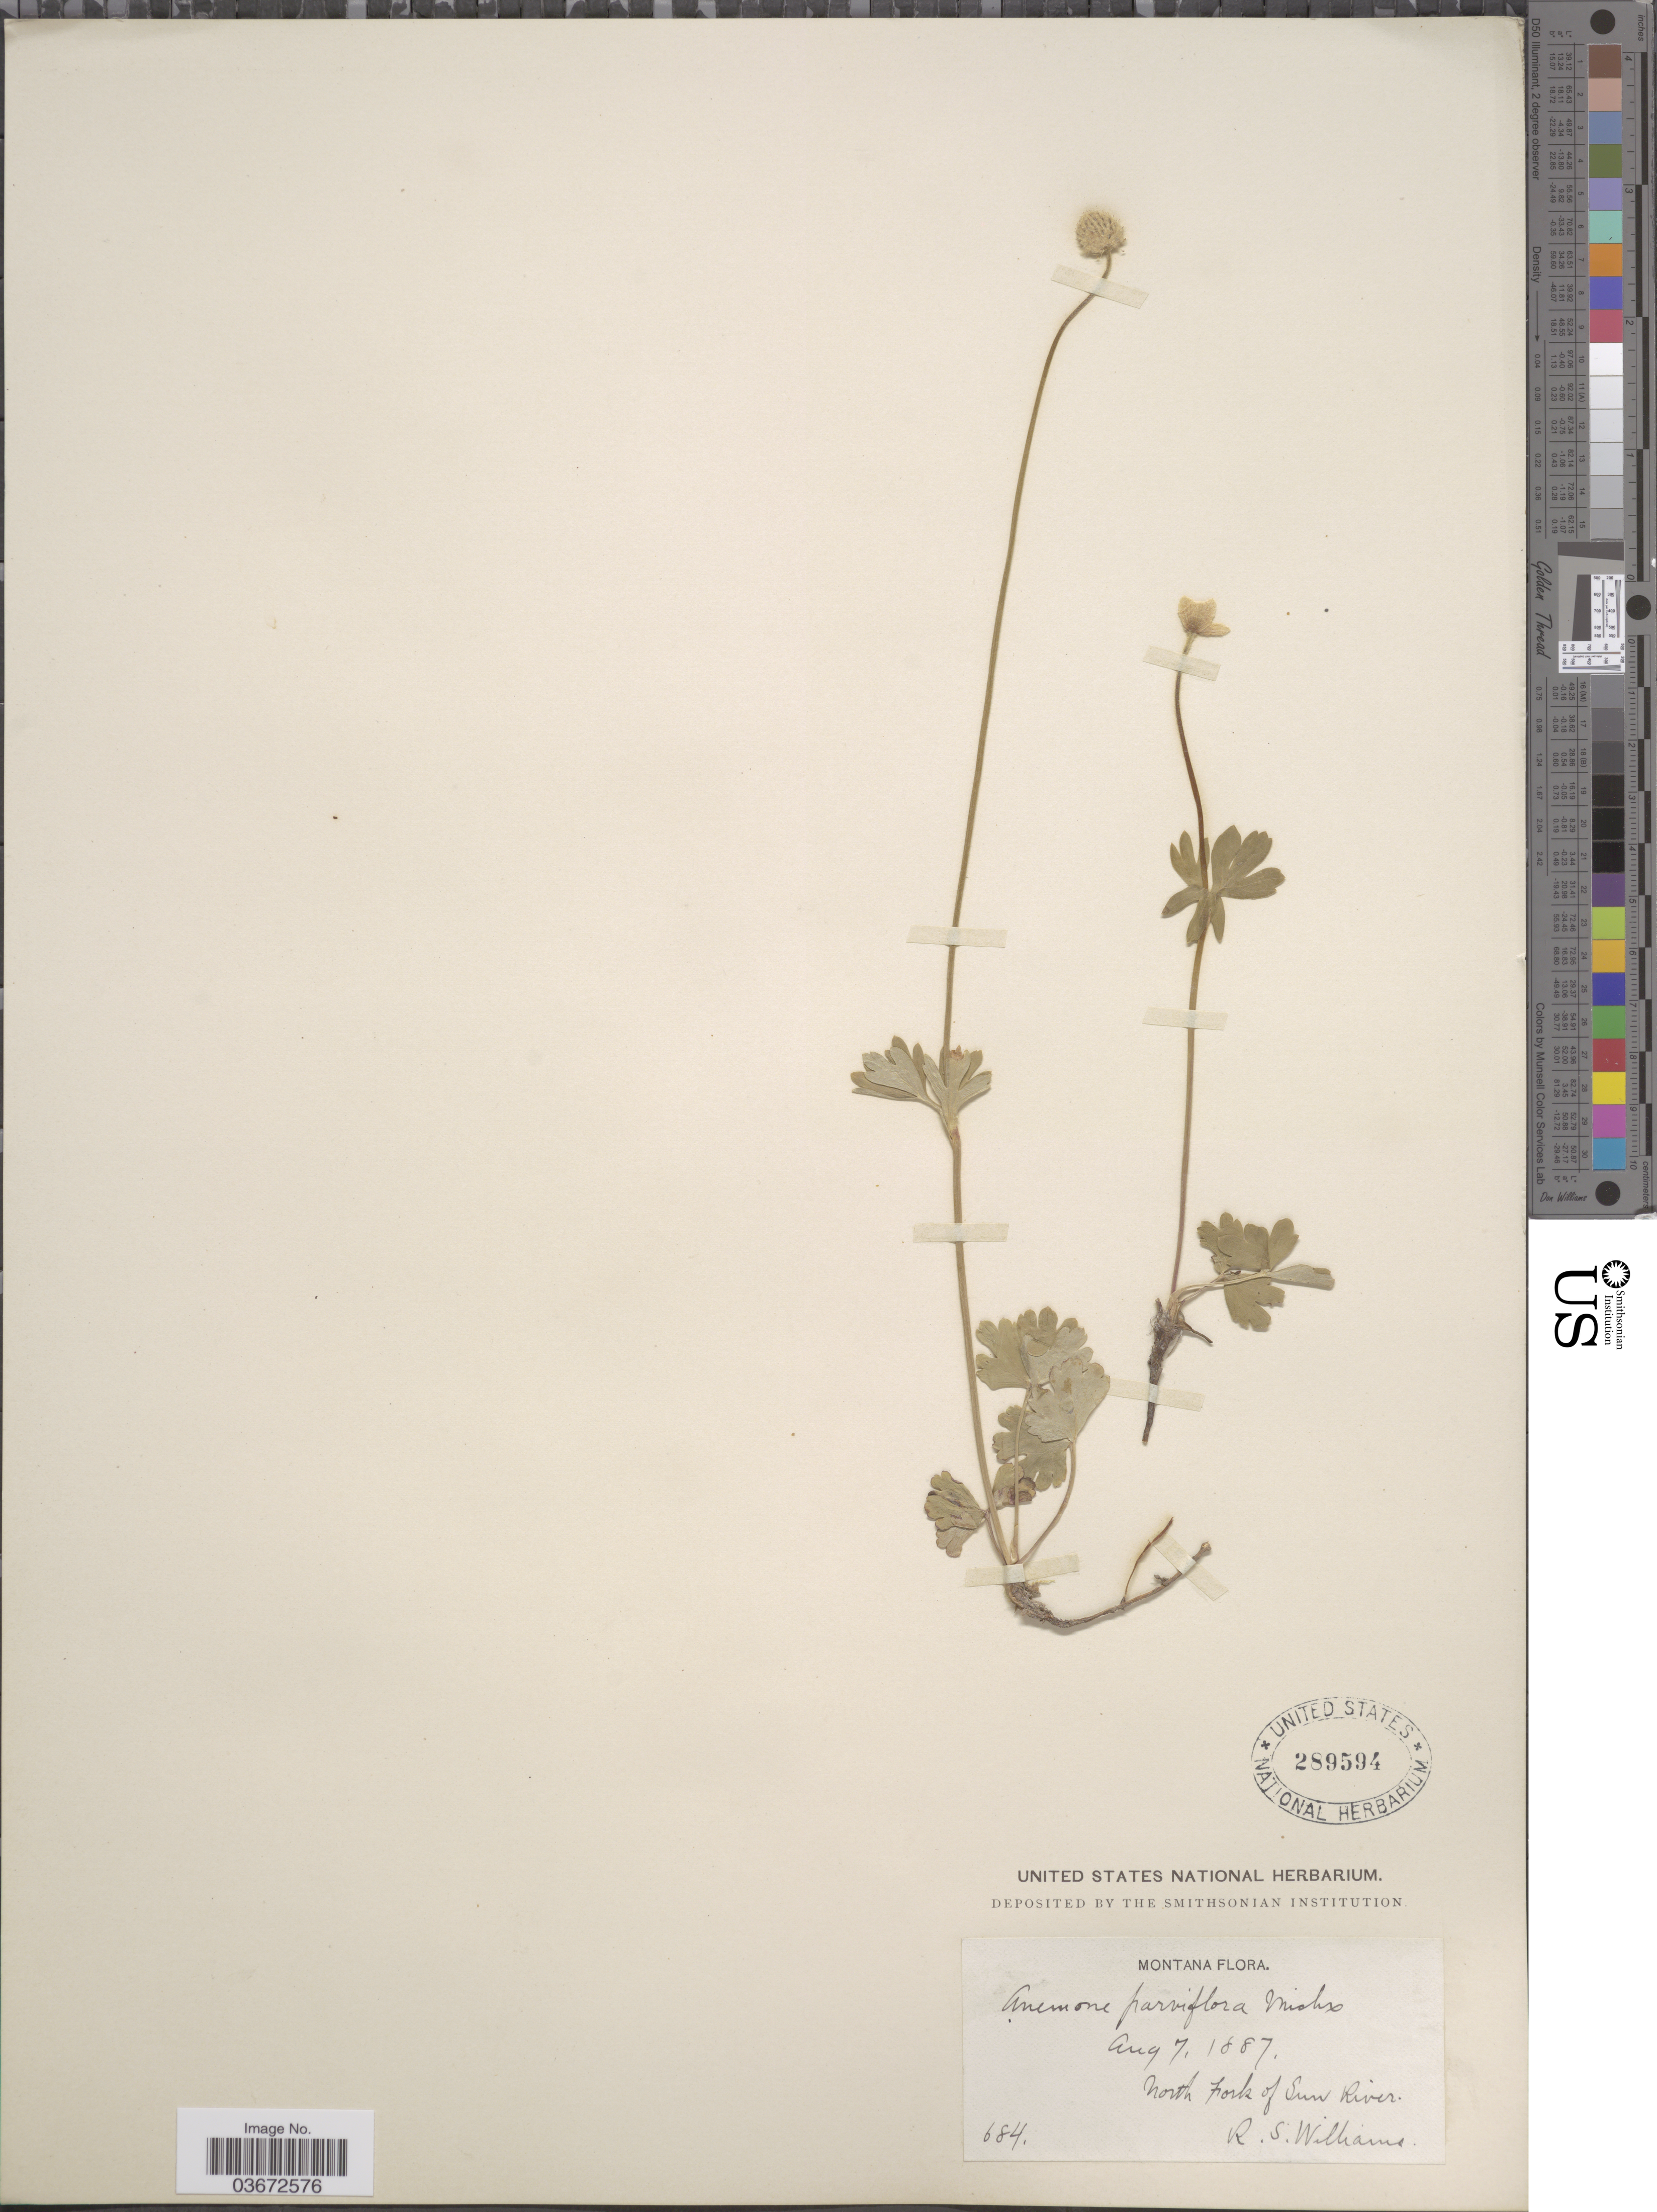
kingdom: Plantae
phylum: Tracheophyta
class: Magnoliopsida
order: Ranunculales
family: Ranunculaceae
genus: Anemone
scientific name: Anemone parviflora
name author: Michx.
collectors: R. S. Williams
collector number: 684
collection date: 1887-08-07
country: United States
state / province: Montana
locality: North Fork of Sun River.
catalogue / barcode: US 289594